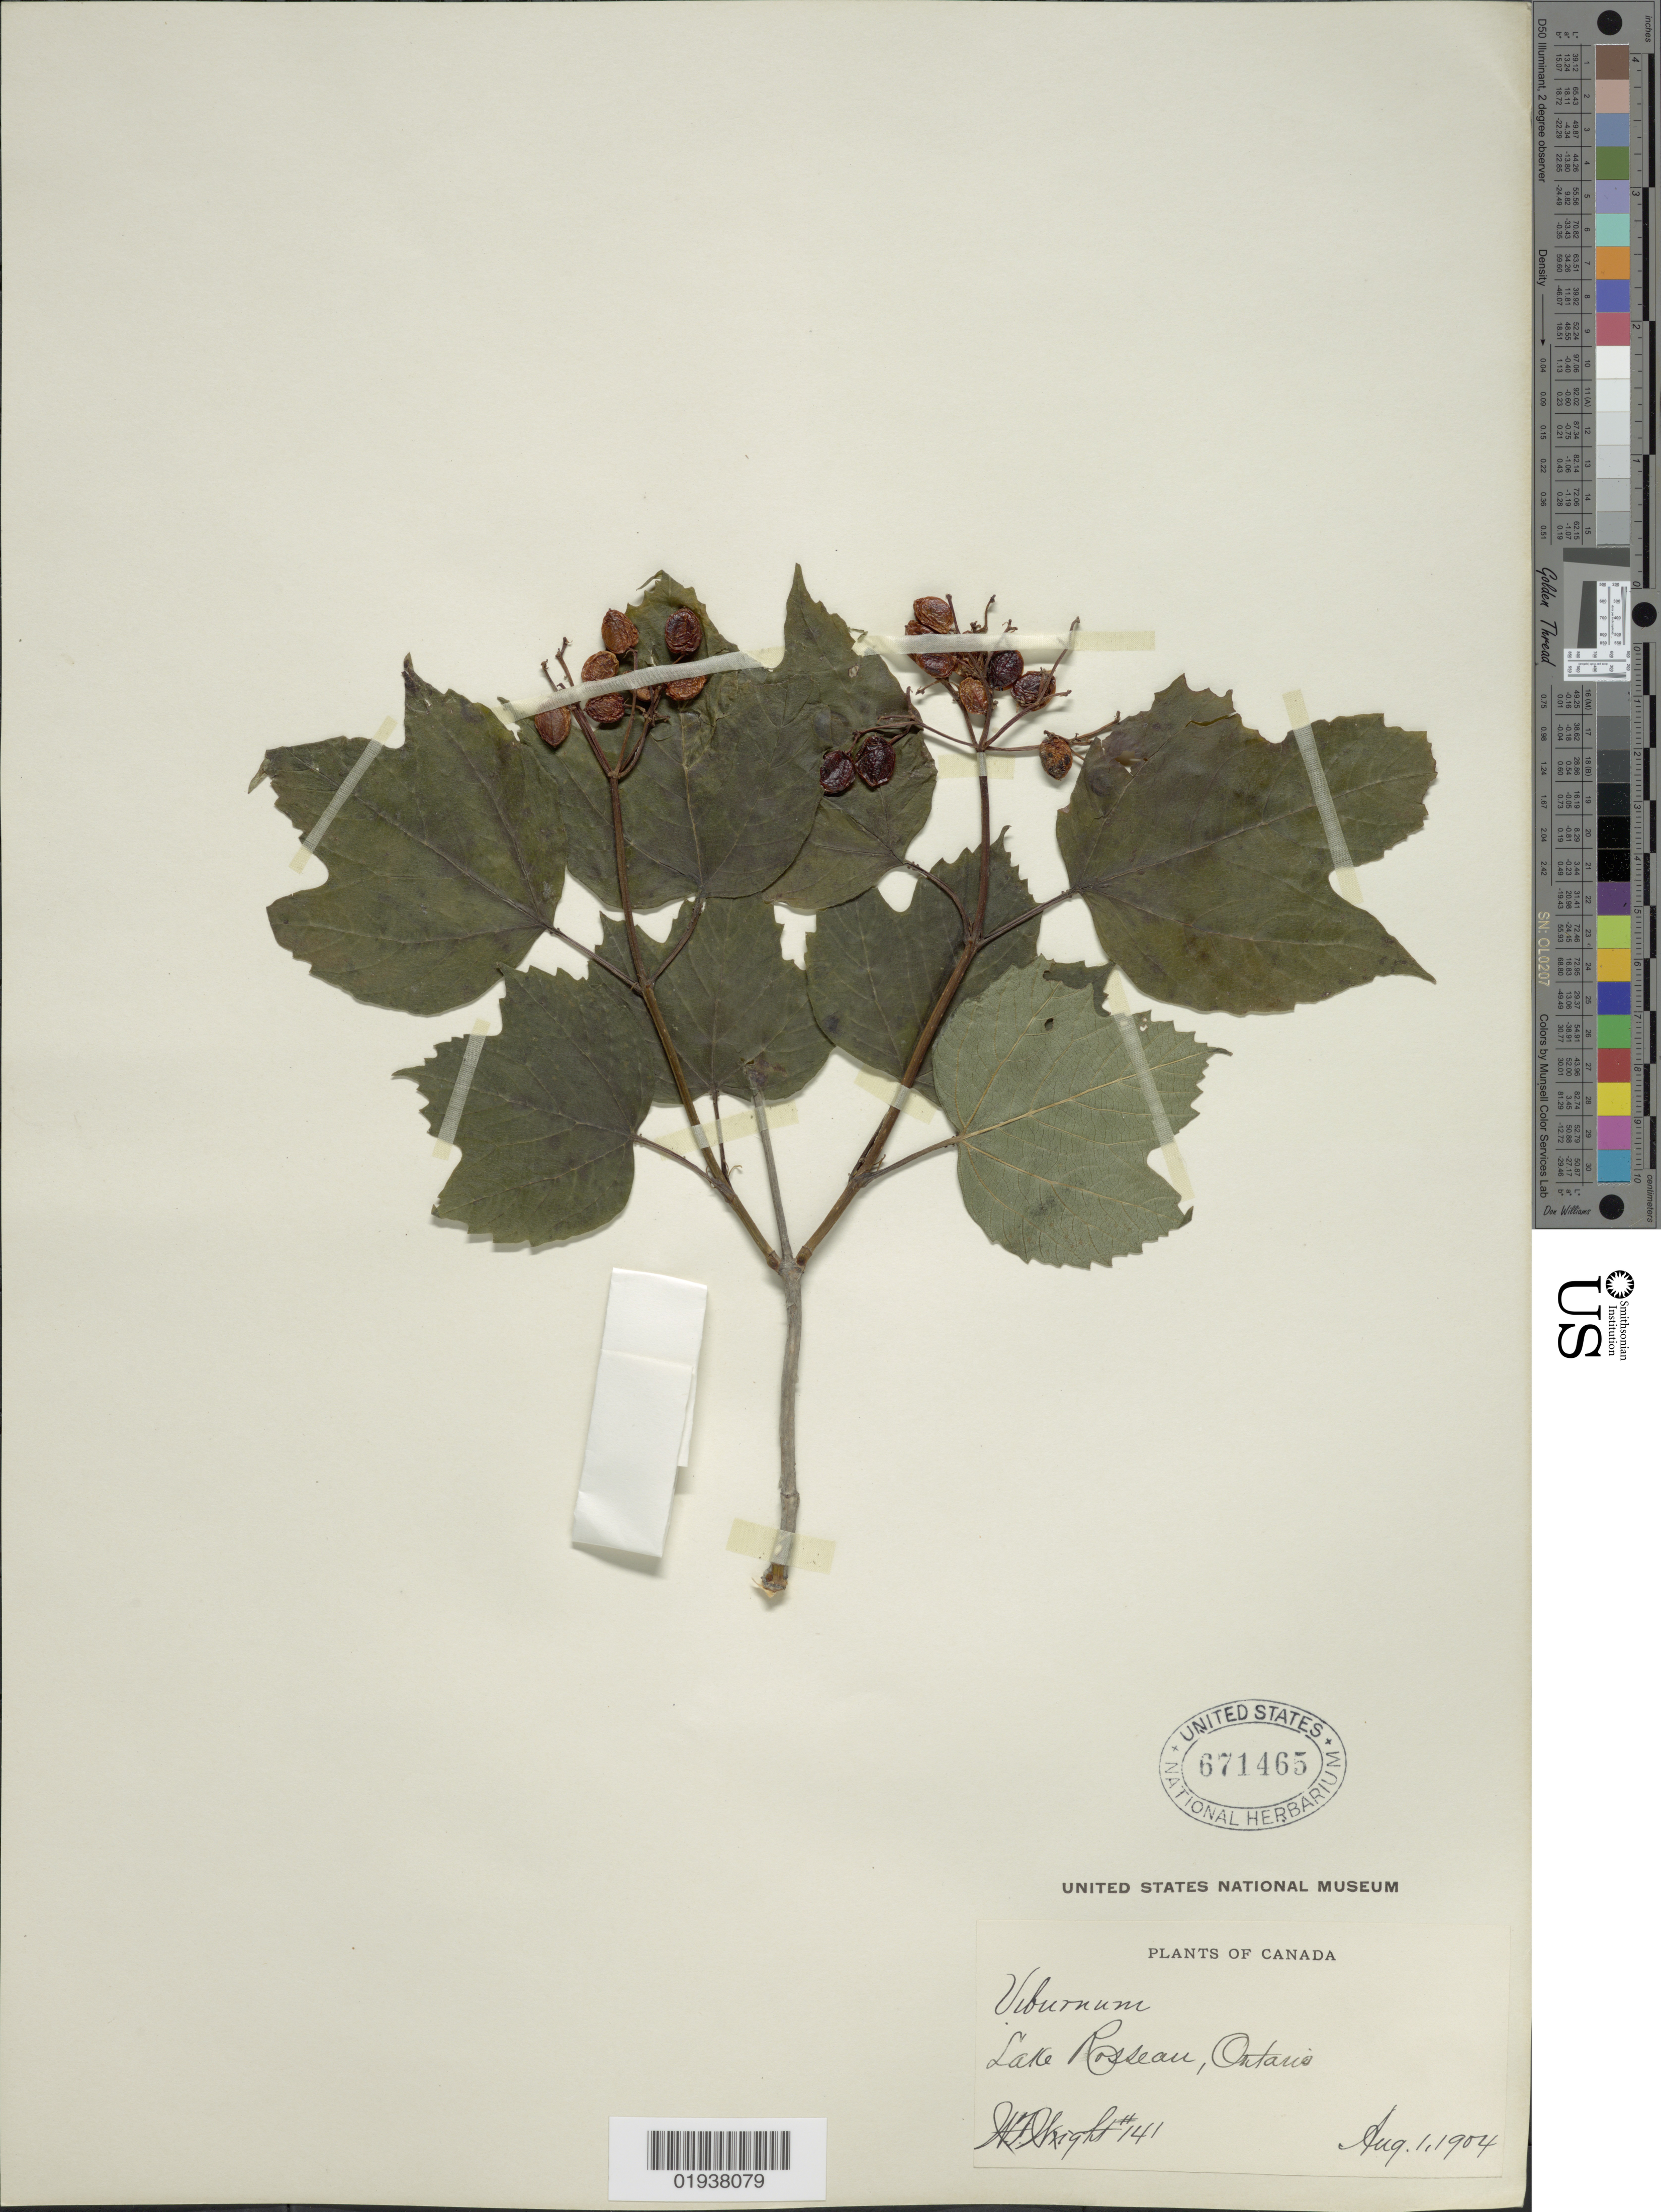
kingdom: Plantae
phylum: Tracheophyta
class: Magnoliopsida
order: Dipsacales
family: Viburnaceae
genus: Viburnum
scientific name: Viburnum acerifolium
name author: L.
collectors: W. F. Wright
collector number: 141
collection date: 1904-08-01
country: Canada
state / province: Ontario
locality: Lake Rosseau.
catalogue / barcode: US 671465